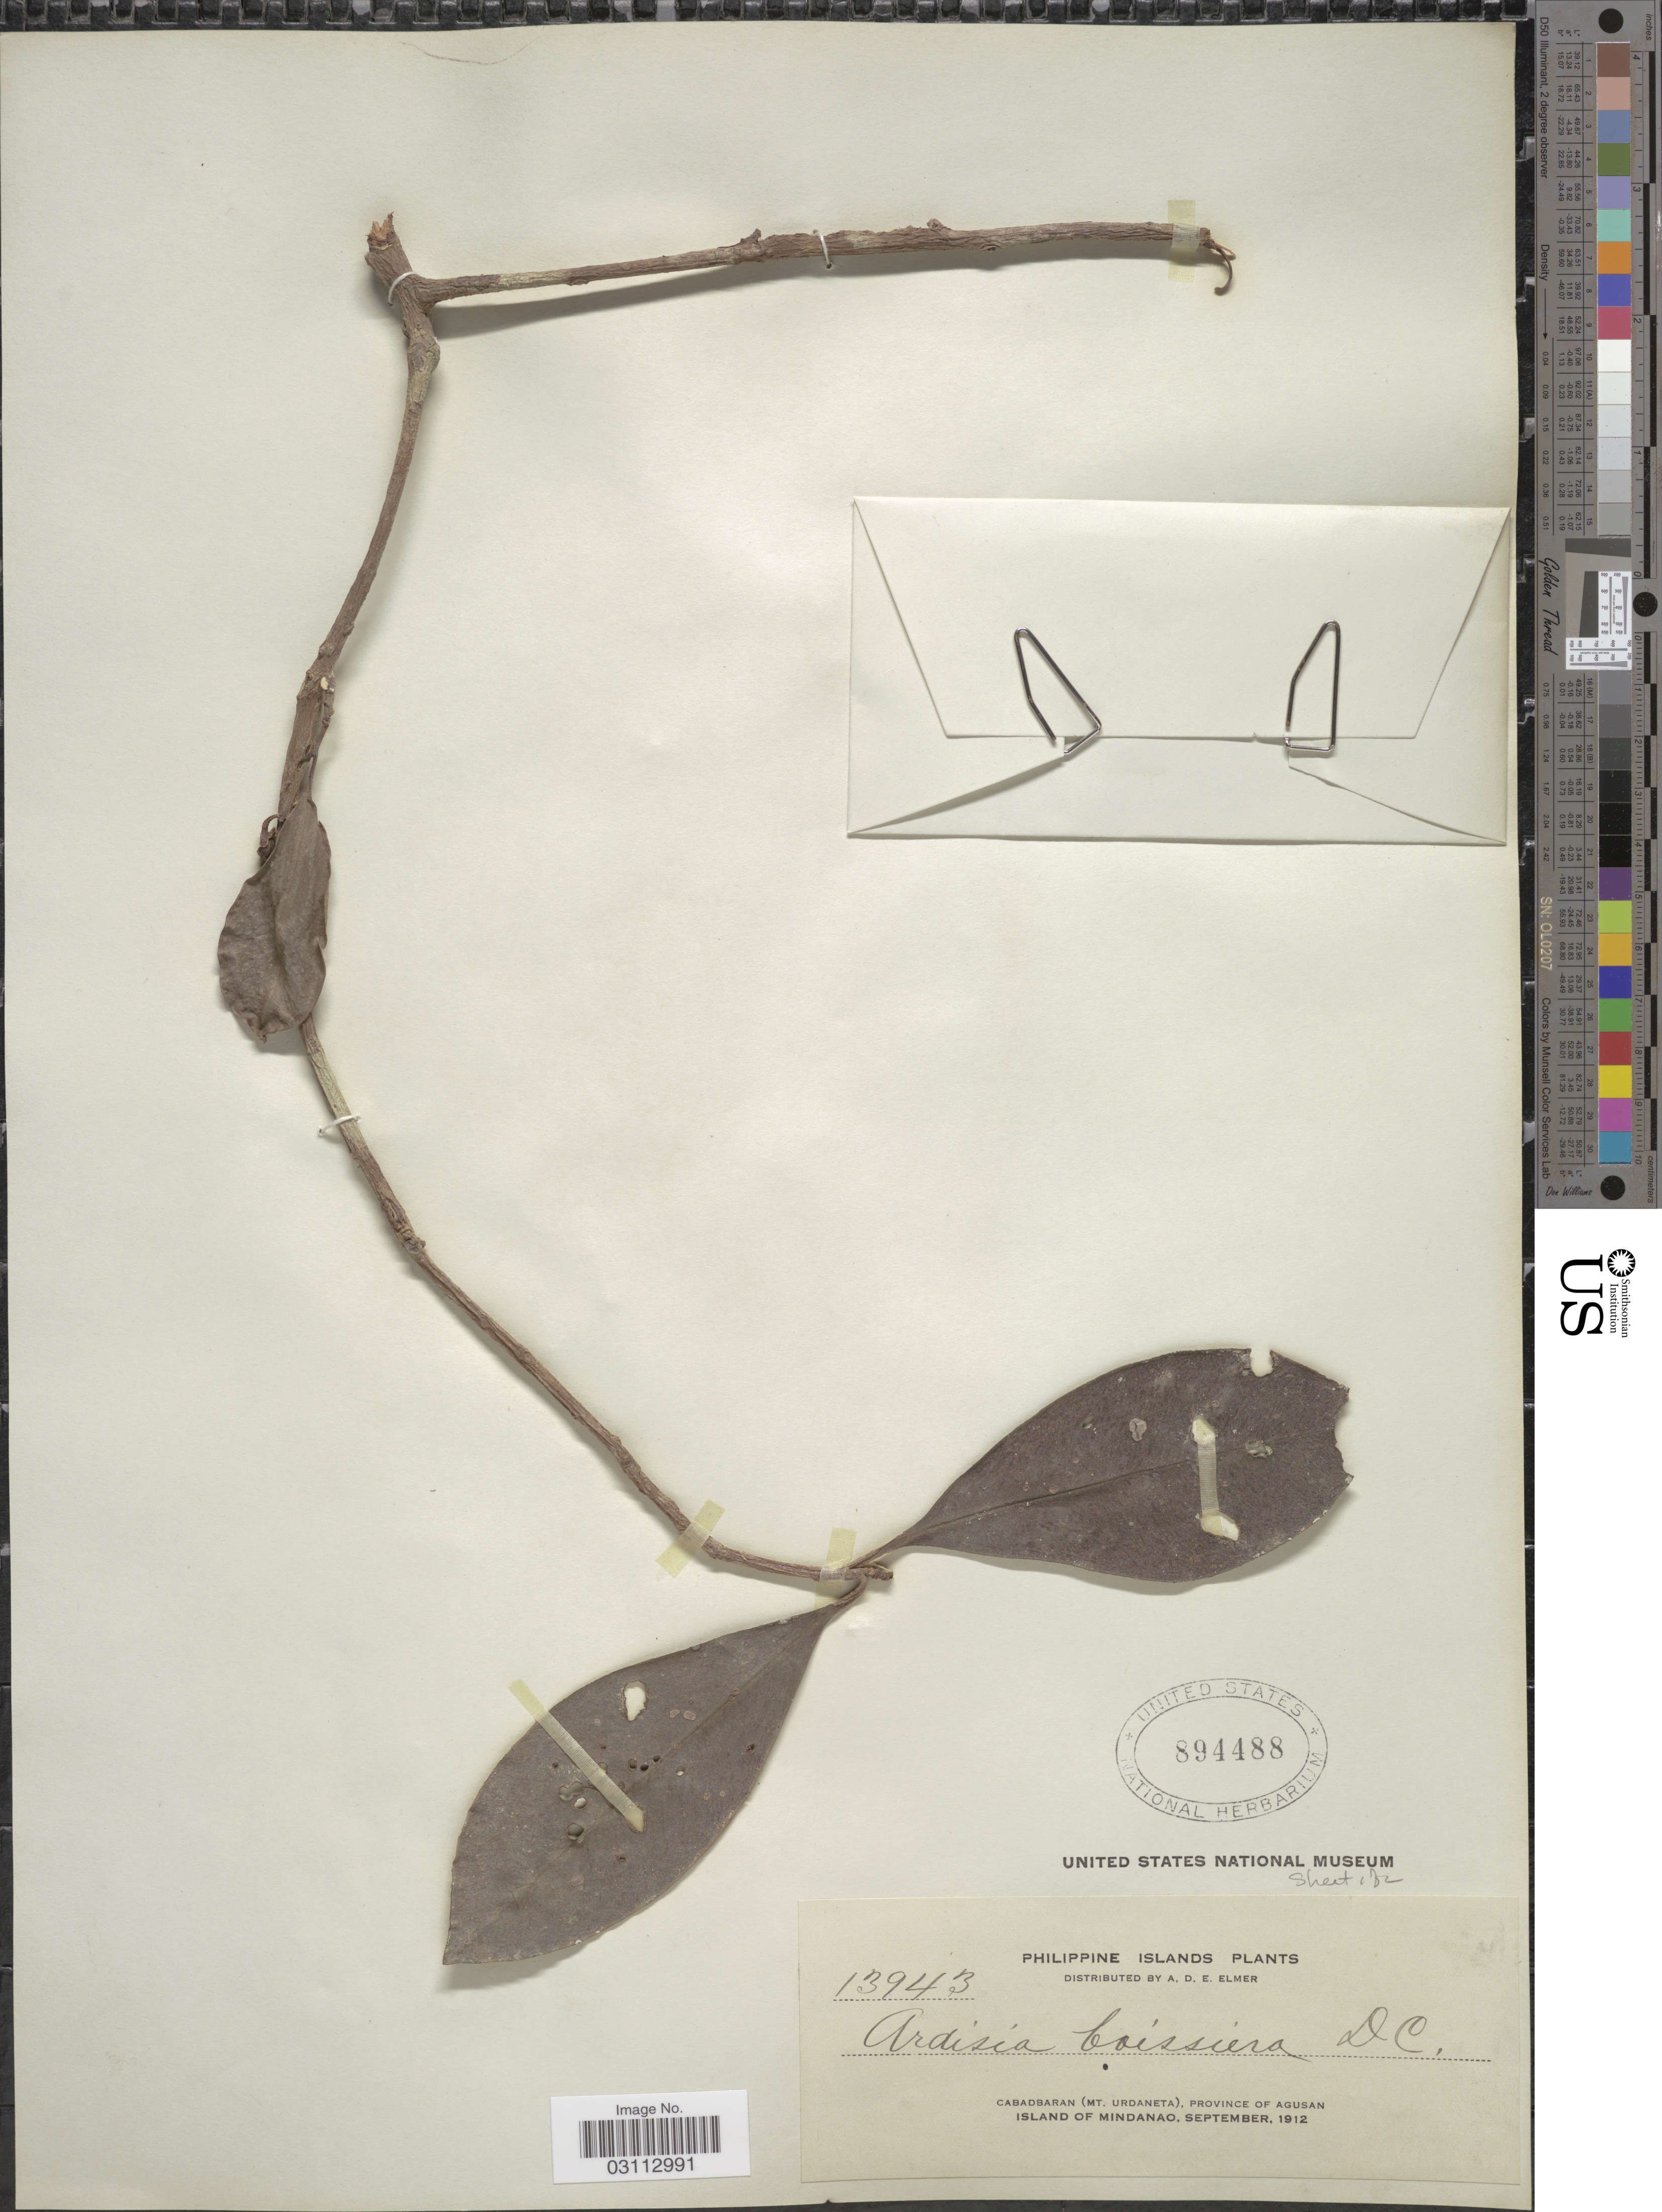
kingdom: Plantae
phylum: Tracheophyta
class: Magnoliopsida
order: Ericales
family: Primulaceae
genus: Ardisia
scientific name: Ardisia squamulosa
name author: C. Presl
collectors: A. D. E. Elmer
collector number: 13943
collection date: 1912-09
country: Philippines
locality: Cabadbaran (Mt. Urdaneta), province of Agusan. Island of Mindanao.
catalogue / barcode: US 894488